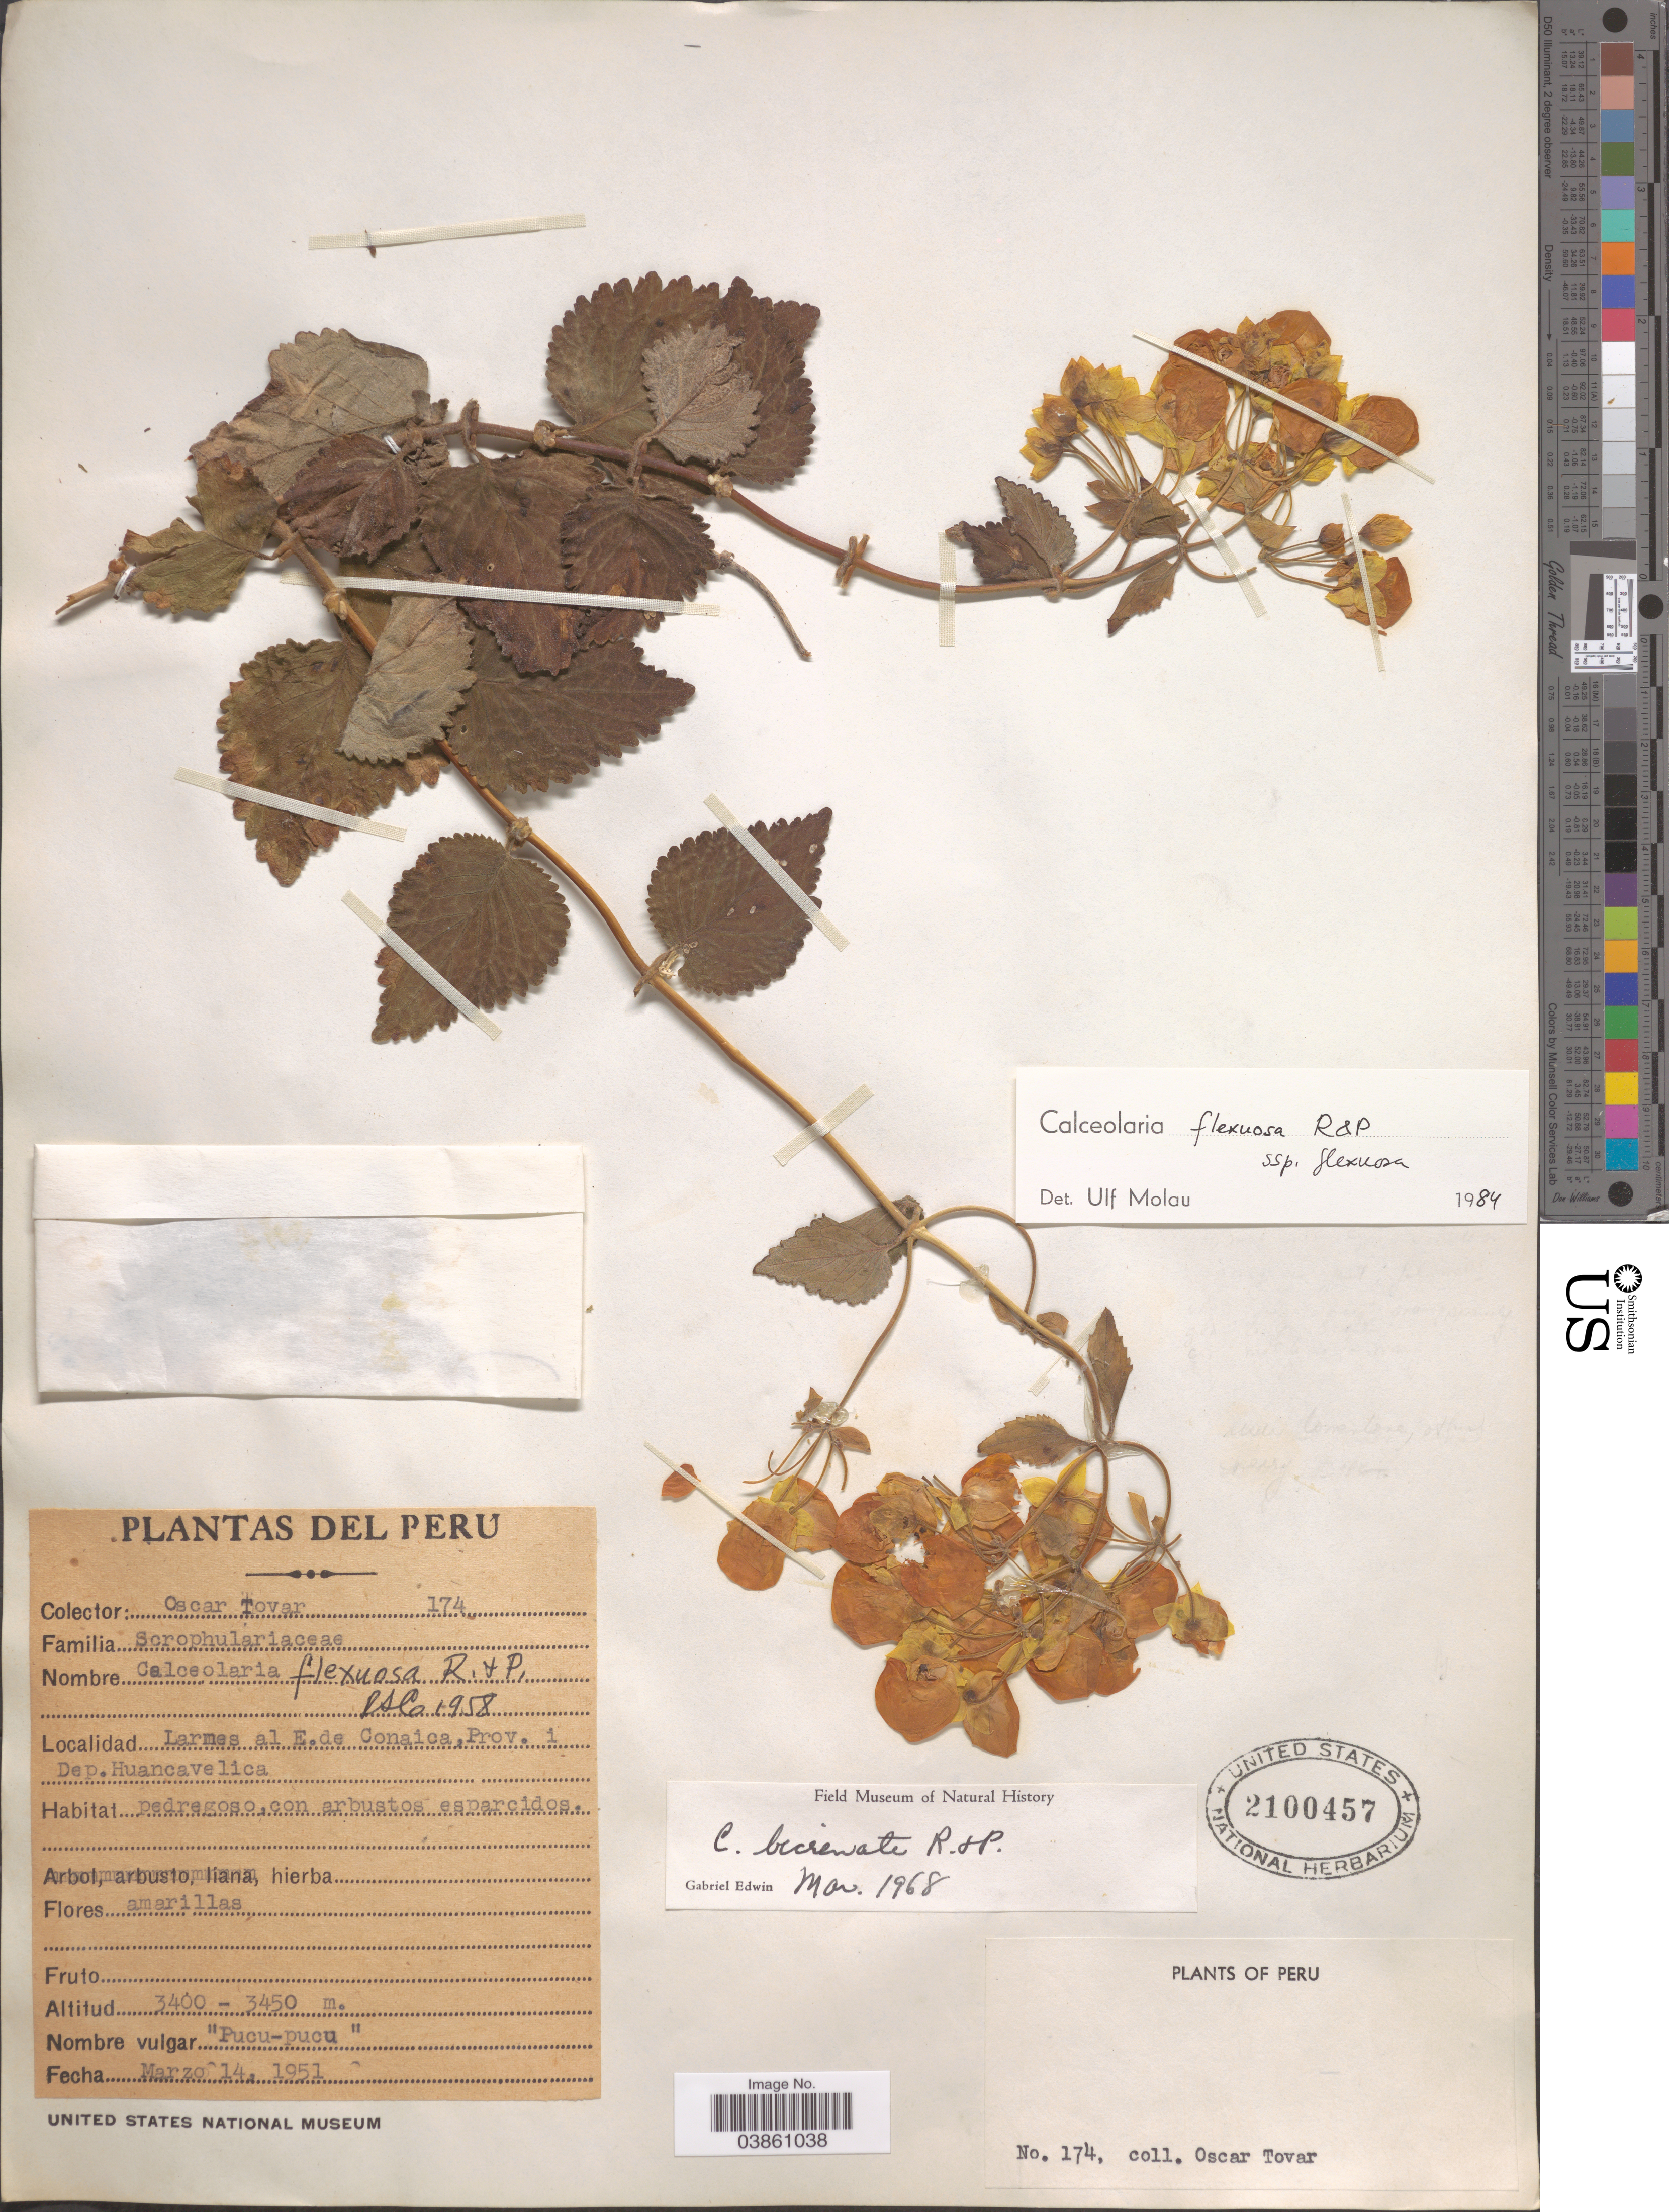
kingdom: Plantae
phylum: Tracheophyta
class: Magnoliopsida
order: Lamiales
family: Calceolariaceae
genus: Calceolaria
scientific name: Calceolaria flexuosa subsp. flexuosa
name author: Ruiz & Pav.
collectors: Ó. Tovar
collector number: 174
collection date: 1951-03-14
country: Peru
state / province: Huancavelica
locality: Larmes al E.de Conaica,Prov. i Dep.Huancavelica.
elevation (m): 3400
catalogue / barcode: US 2100457